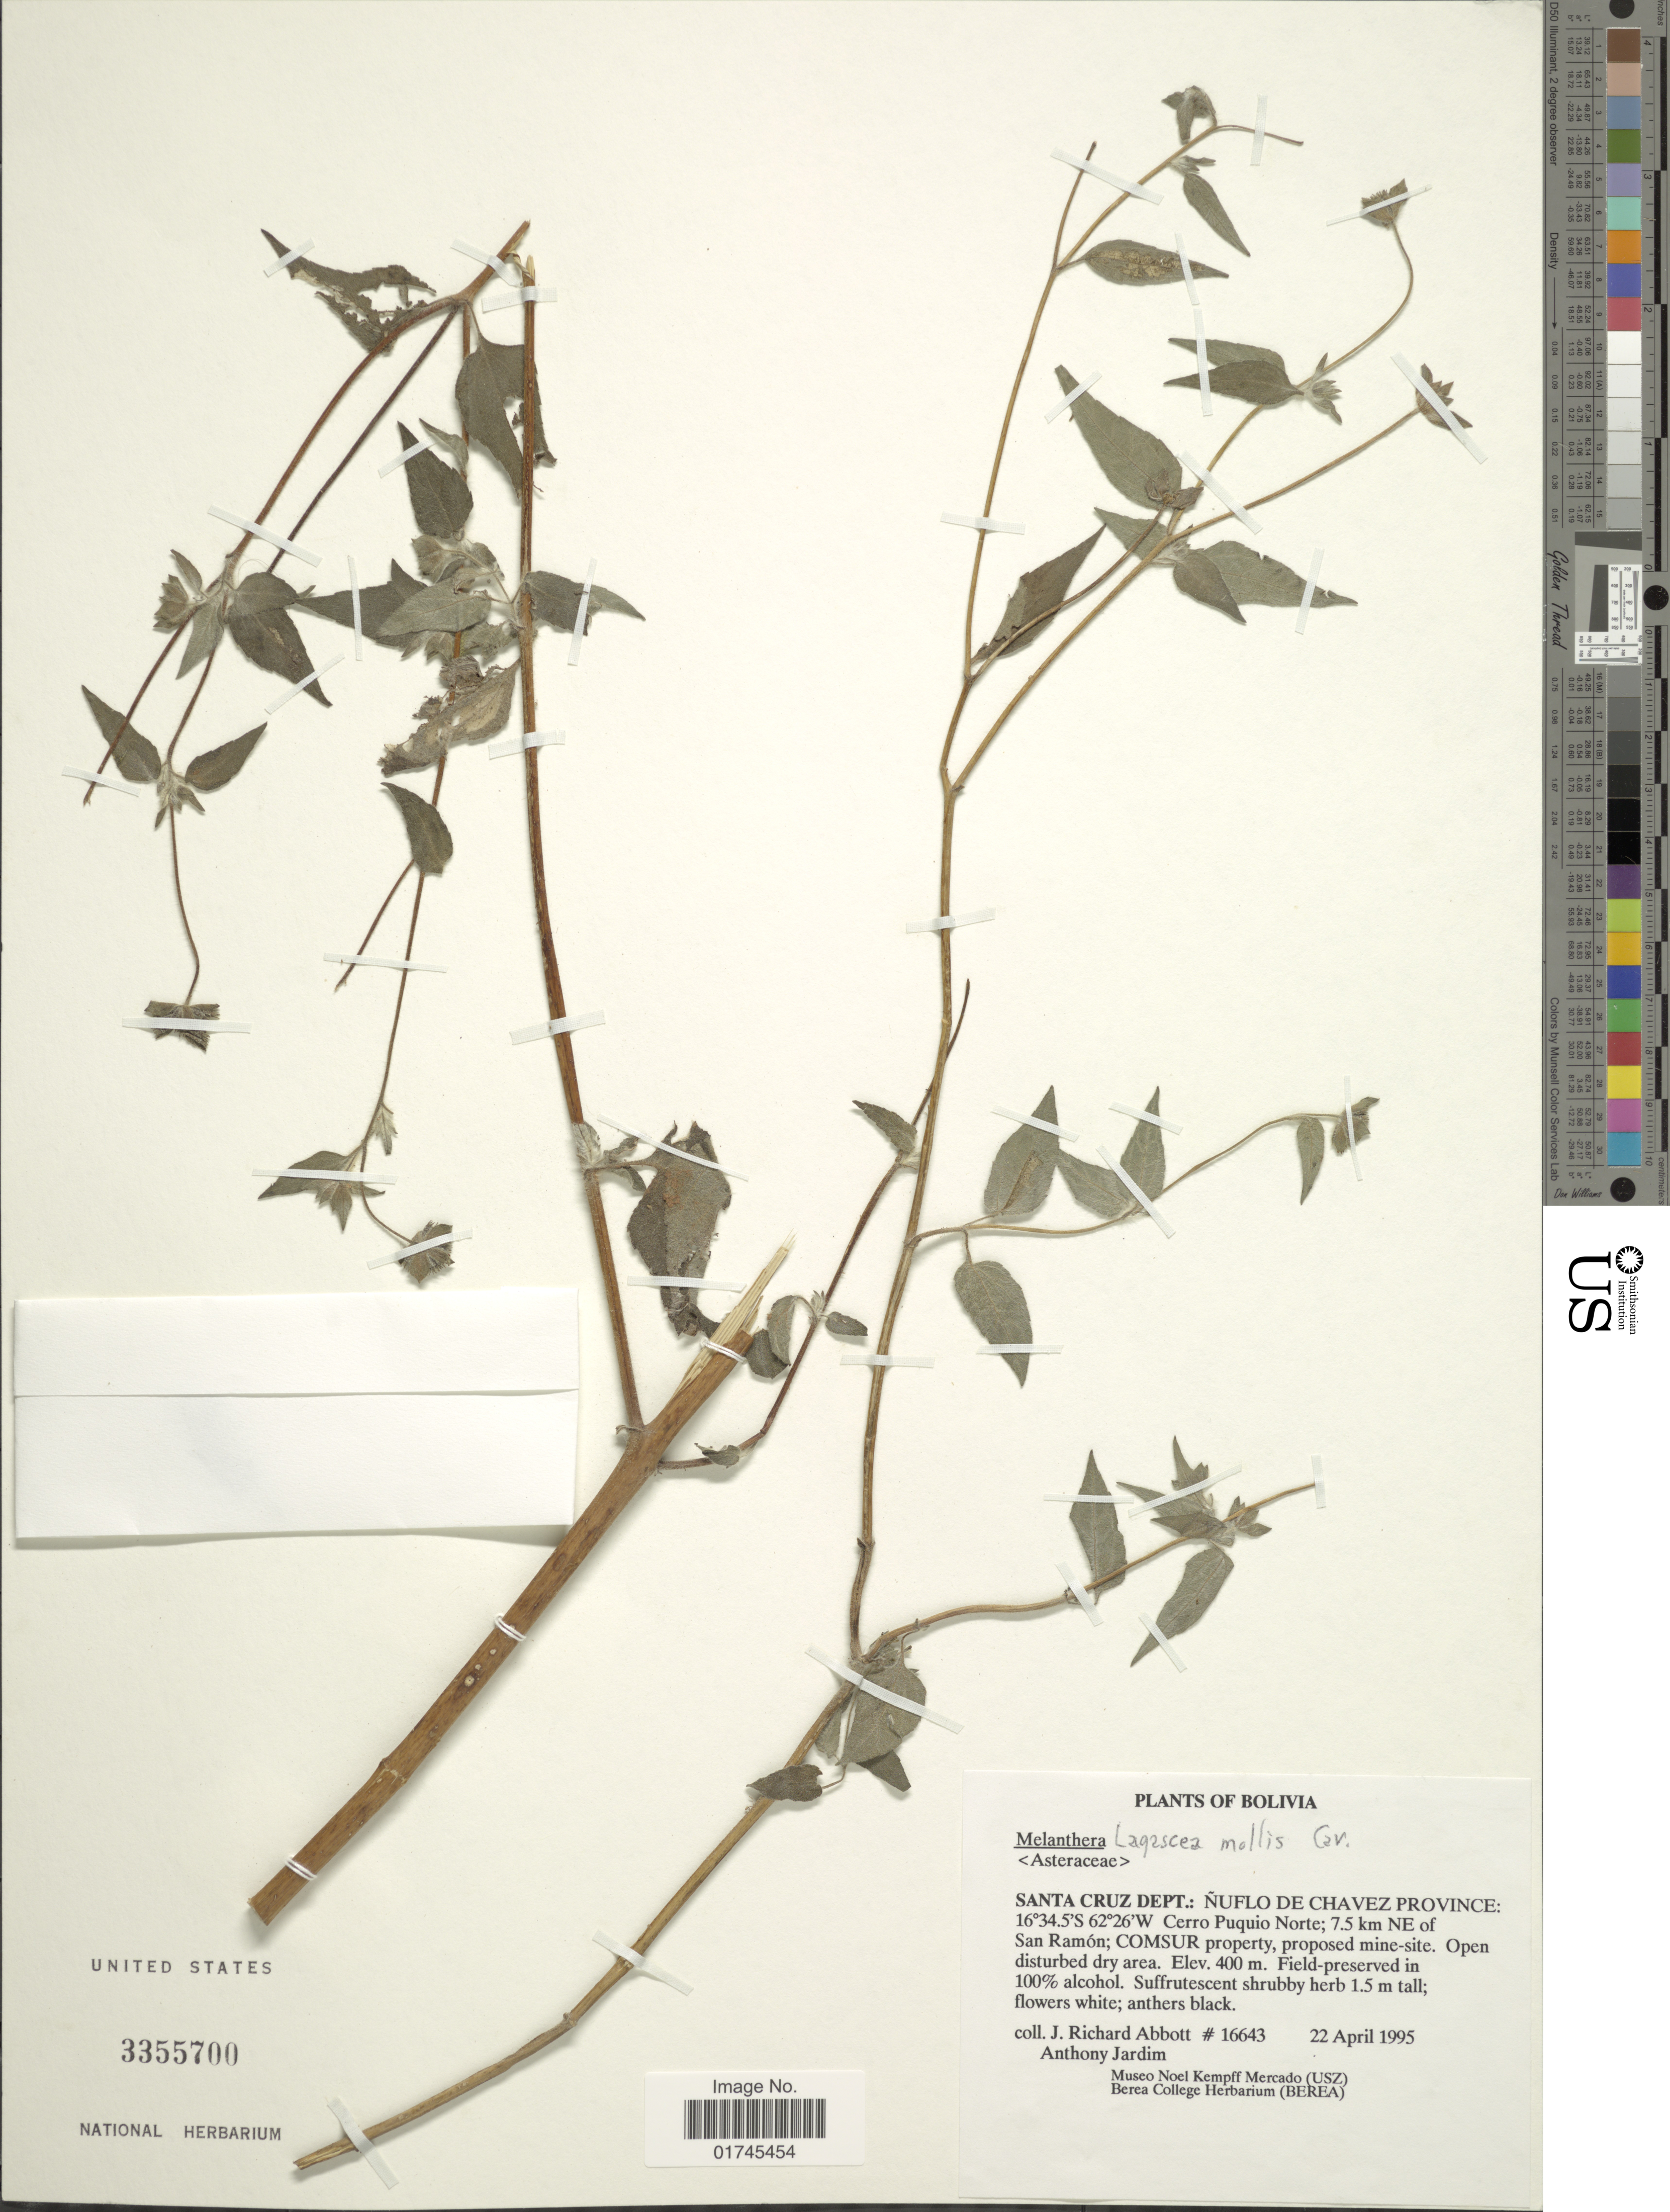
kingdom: Plantae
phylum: Tracheophyta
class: Magnoliopsida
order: Asterales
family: Asteraceae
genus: Lagascea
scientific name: Lagascea mollis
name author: Cav.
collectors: J. R. Abbott & A. Jardim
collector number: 16643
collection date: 1995-04-22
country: Bolivia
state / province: Santa Cruz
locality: Santa Cruz Dept.: Ñuflo de Chavez Province: Cerro Puquio Norte; 7.5 km NE of San Ramón; Comsur property mie-site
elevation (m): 400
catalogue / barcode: US 3355700